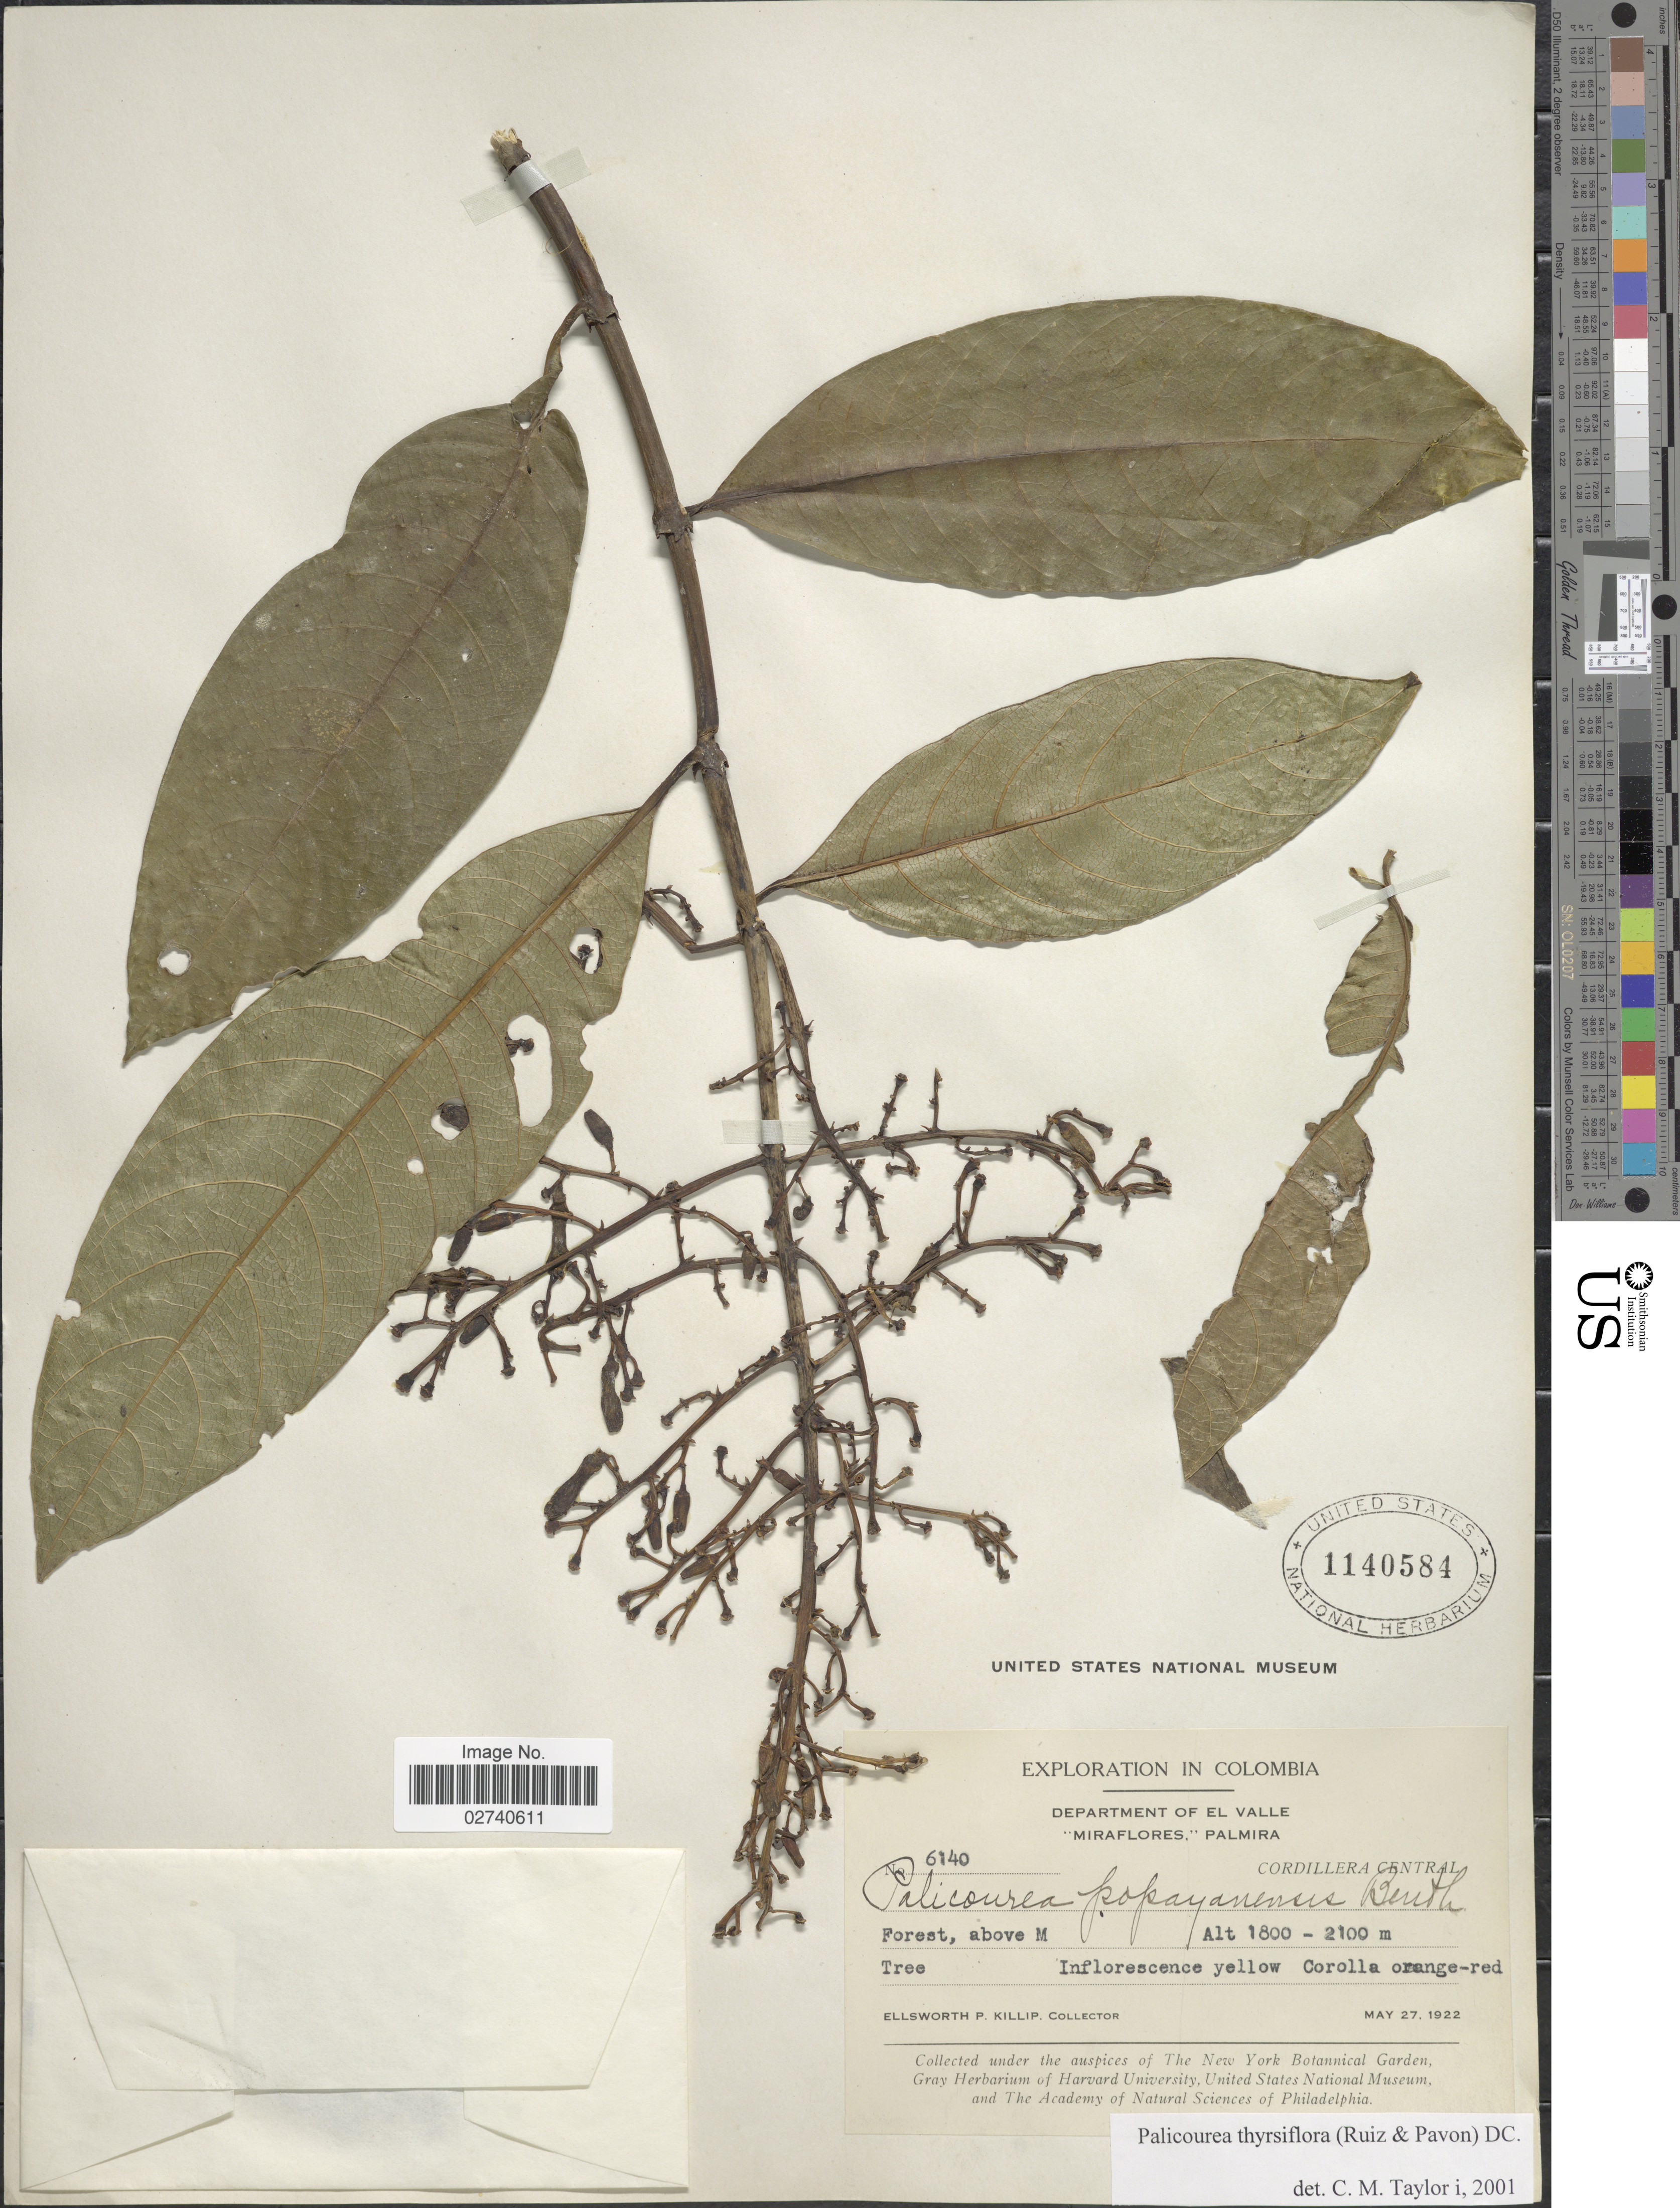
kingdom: Plantae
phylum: Tracheophyta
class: Magnoliopsida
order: Gentianales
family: Rubiaceae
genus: Palicourea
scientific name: Palicourea thyrsiflora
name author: (Ruiz & Pav.) DC.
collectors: E. P. Killip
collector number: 6140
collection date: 1922-05-27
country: Colombia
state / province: Valle del Cauca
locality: Department of El Valle. "Miraflores", Palmira. Forest, above M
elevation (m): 1800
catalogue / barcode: US 1140584